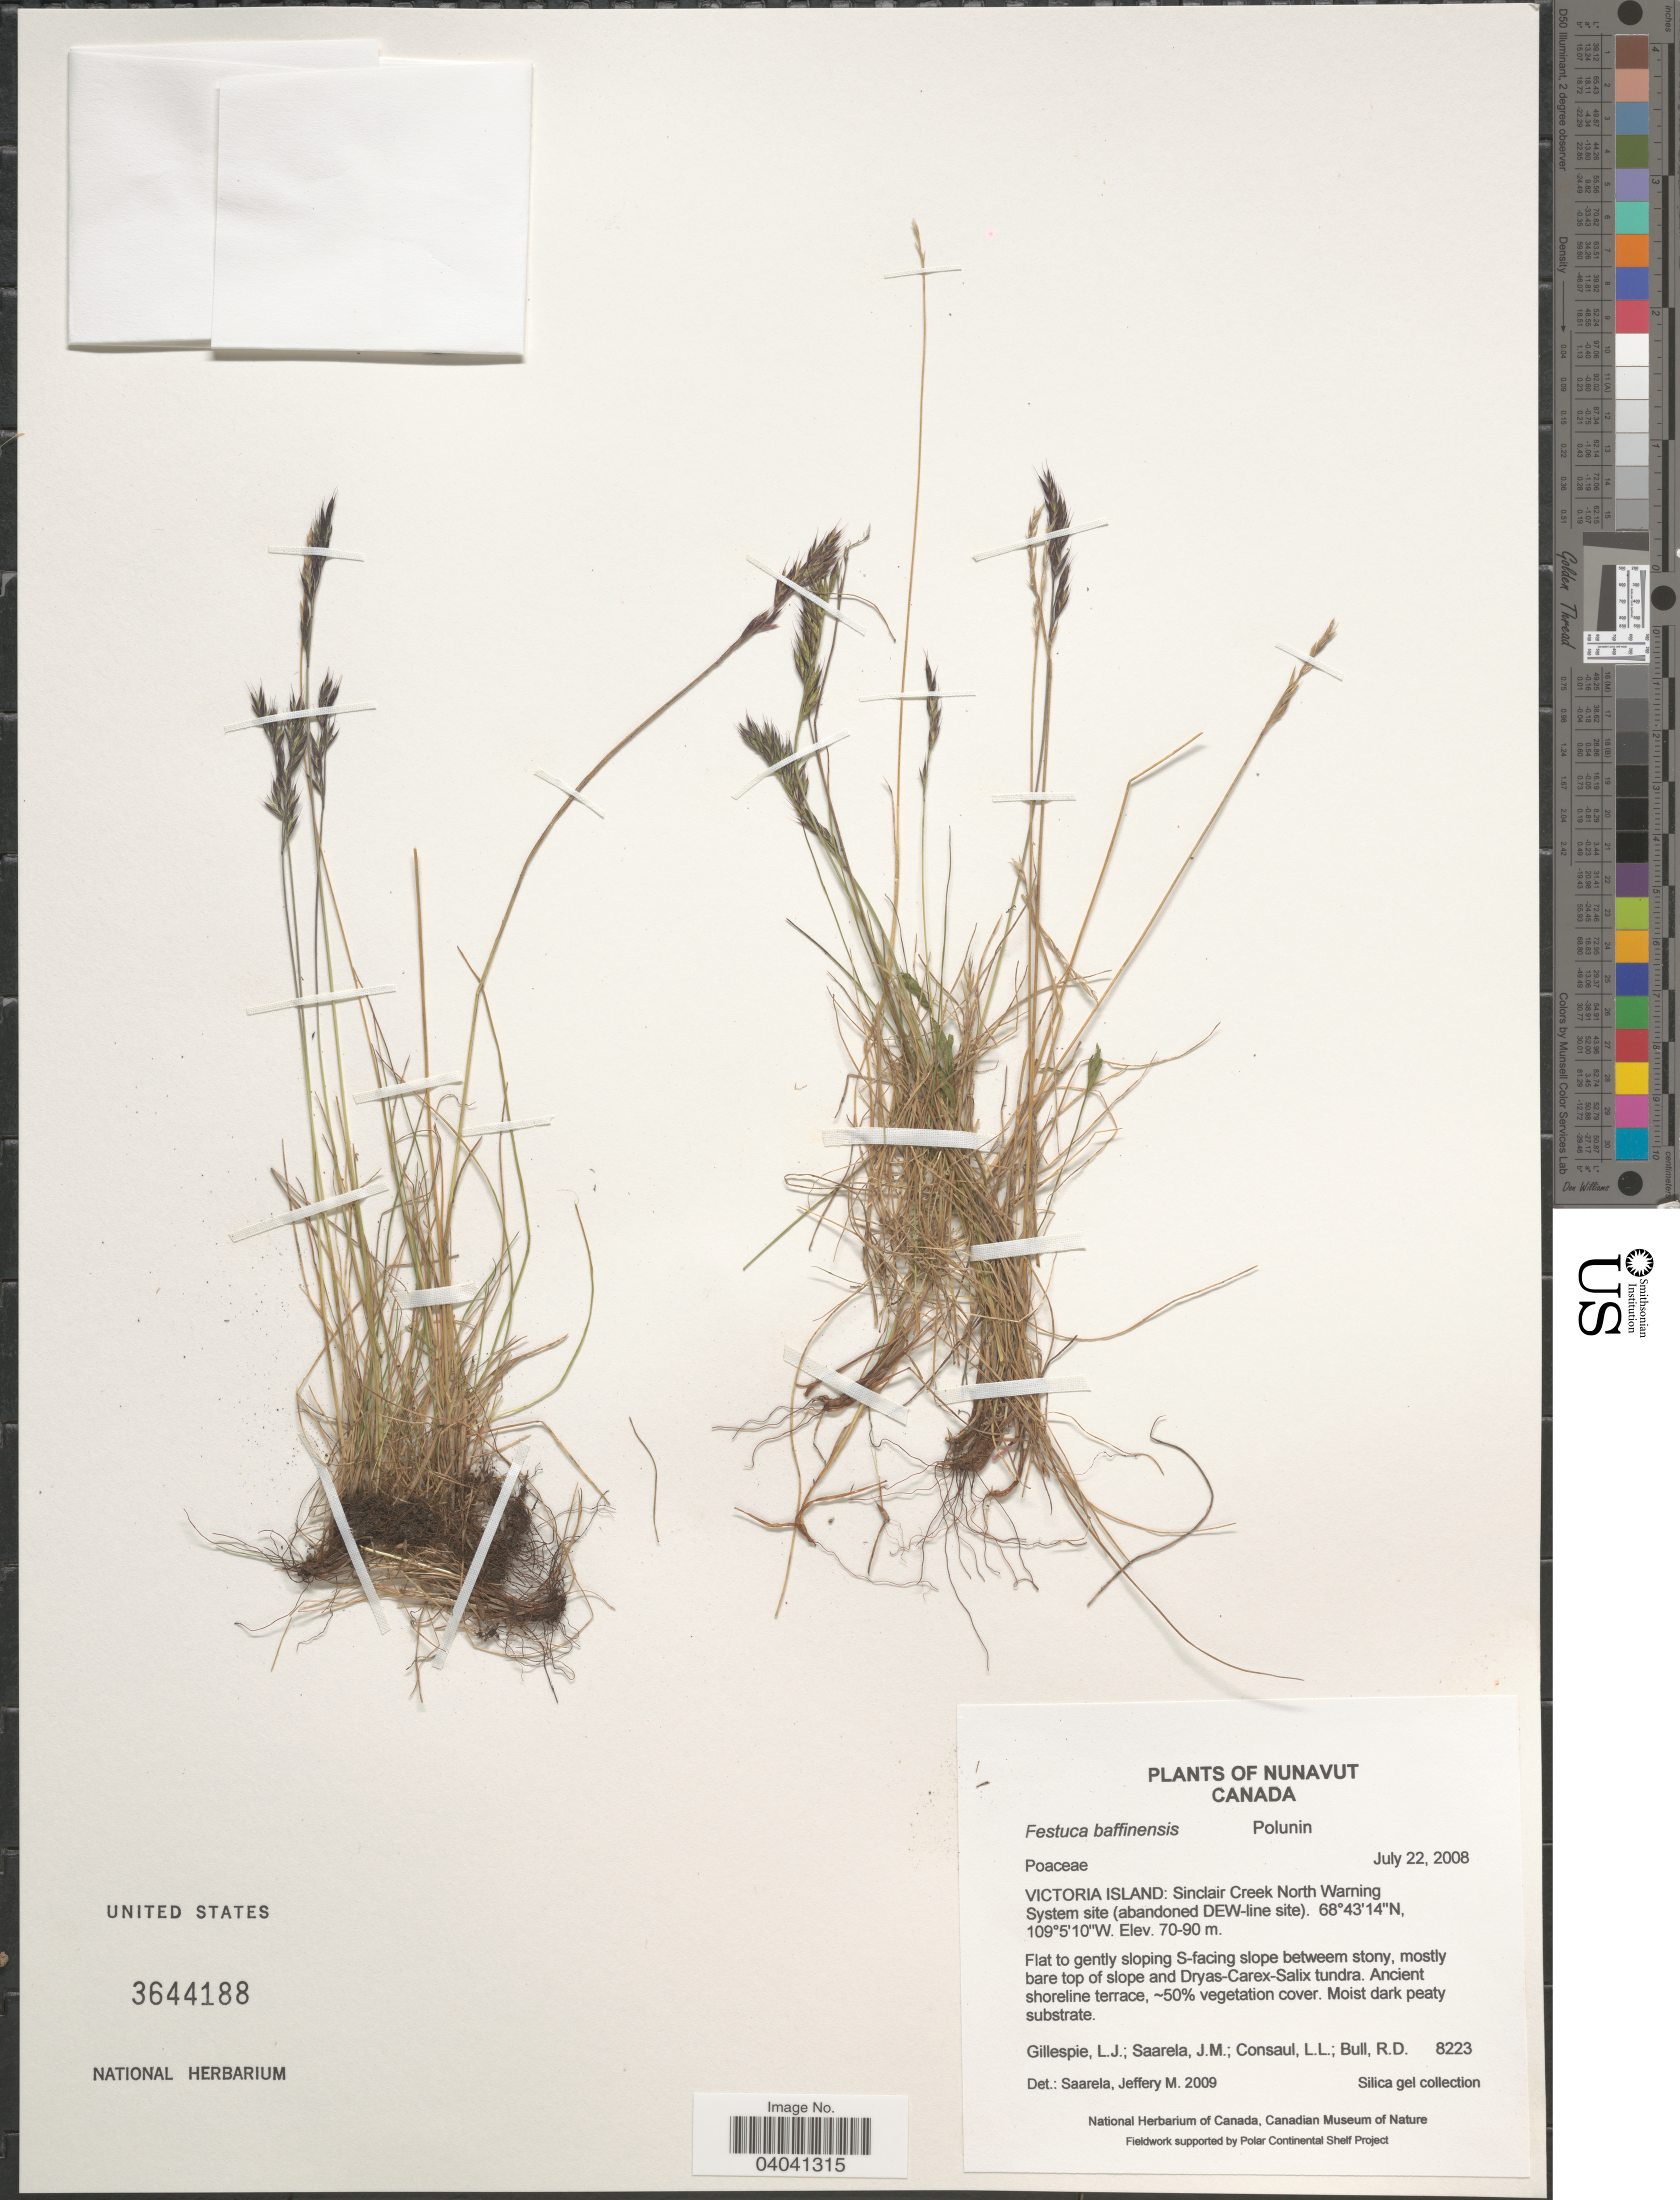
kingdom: Plantae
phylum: Tracheophyta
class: Liliopsida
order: Poales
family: Poaceae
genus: Festuca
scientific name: Festuca baffinensis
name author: Polunin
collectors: L. Gillespie, J. Saarela, L. Consaul & R. Bull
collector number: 8223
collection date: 2008-07-22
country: Canada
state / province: Nunavut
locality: Victoria Island: Tundra between Sinclair Creek North Warning System site (abandoned DEW-line site) and coast.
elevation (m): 70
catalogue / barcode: US 3644188